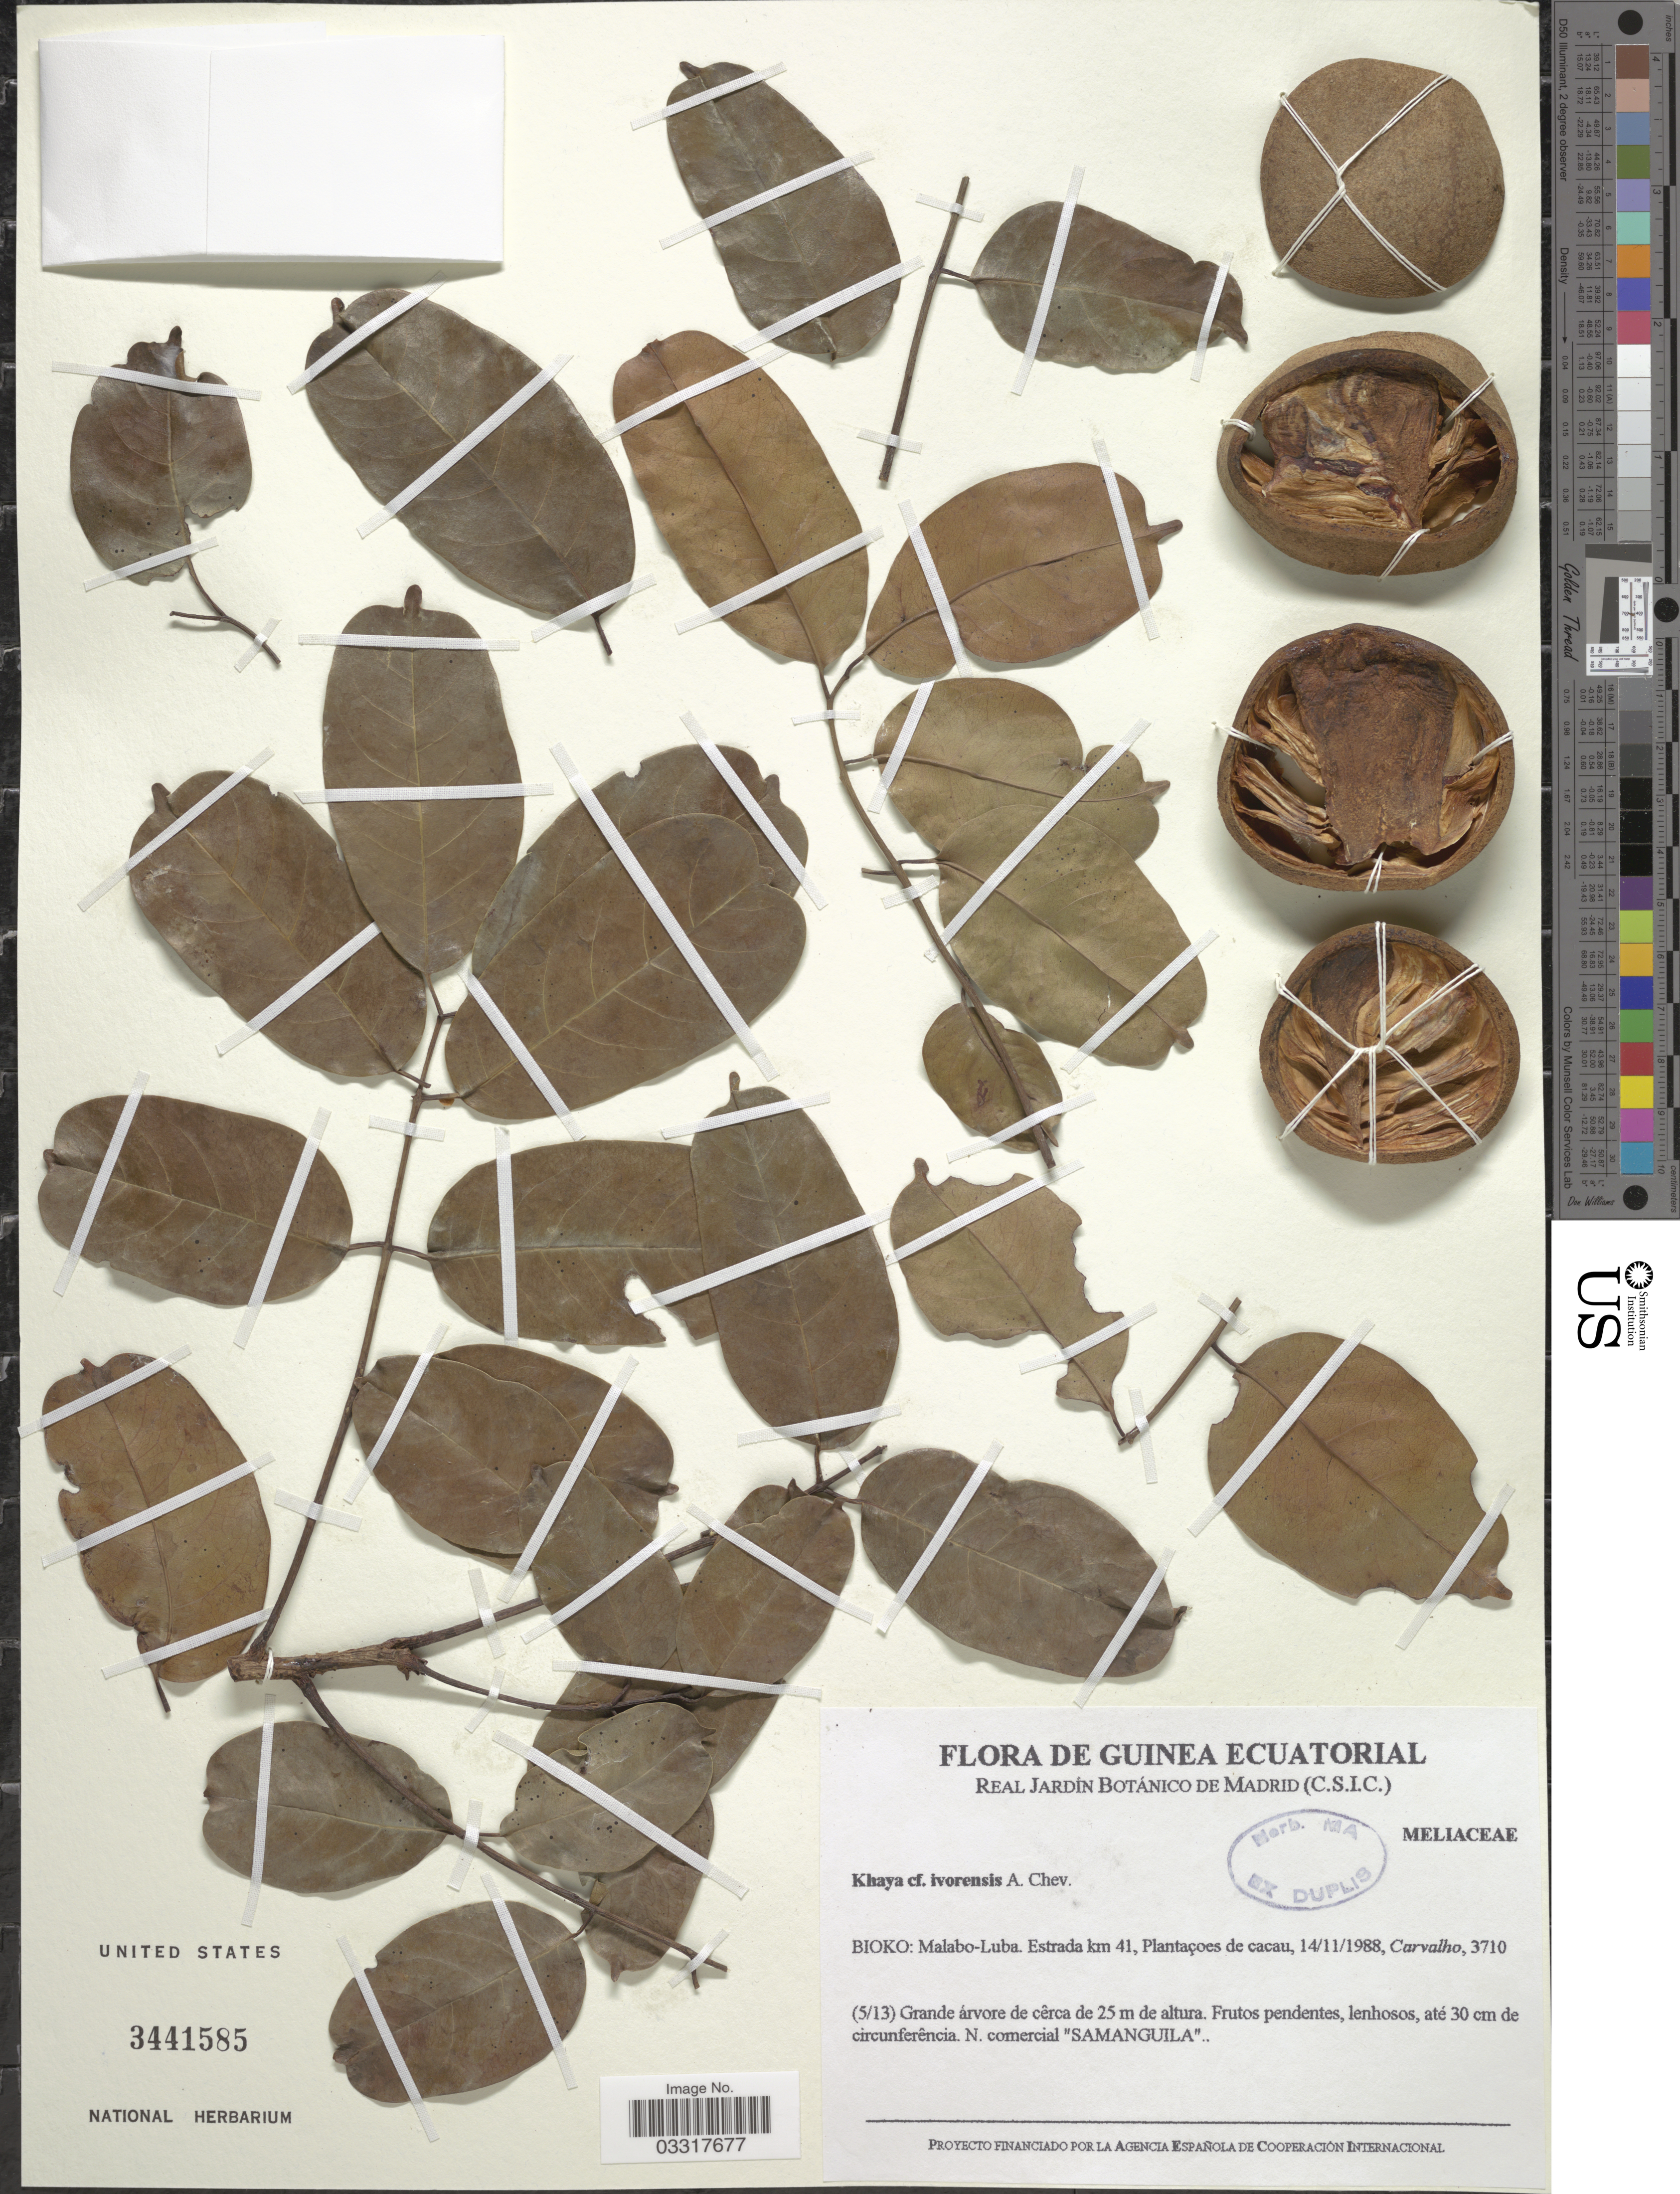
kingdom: Plantae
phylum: Tracheophyta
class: Magnoliopsida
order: Sapindales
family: Meliaceae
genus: Khaya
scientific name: Khaya ivorensis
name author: A. Chev.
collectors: Carvalho, --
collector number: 3710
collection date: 1988-11-14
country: Equatorial Guinea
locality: Guinea Ecuatorial, Bioko: Malabo-Luba, Estrada km 41.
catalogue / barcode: US 3441585